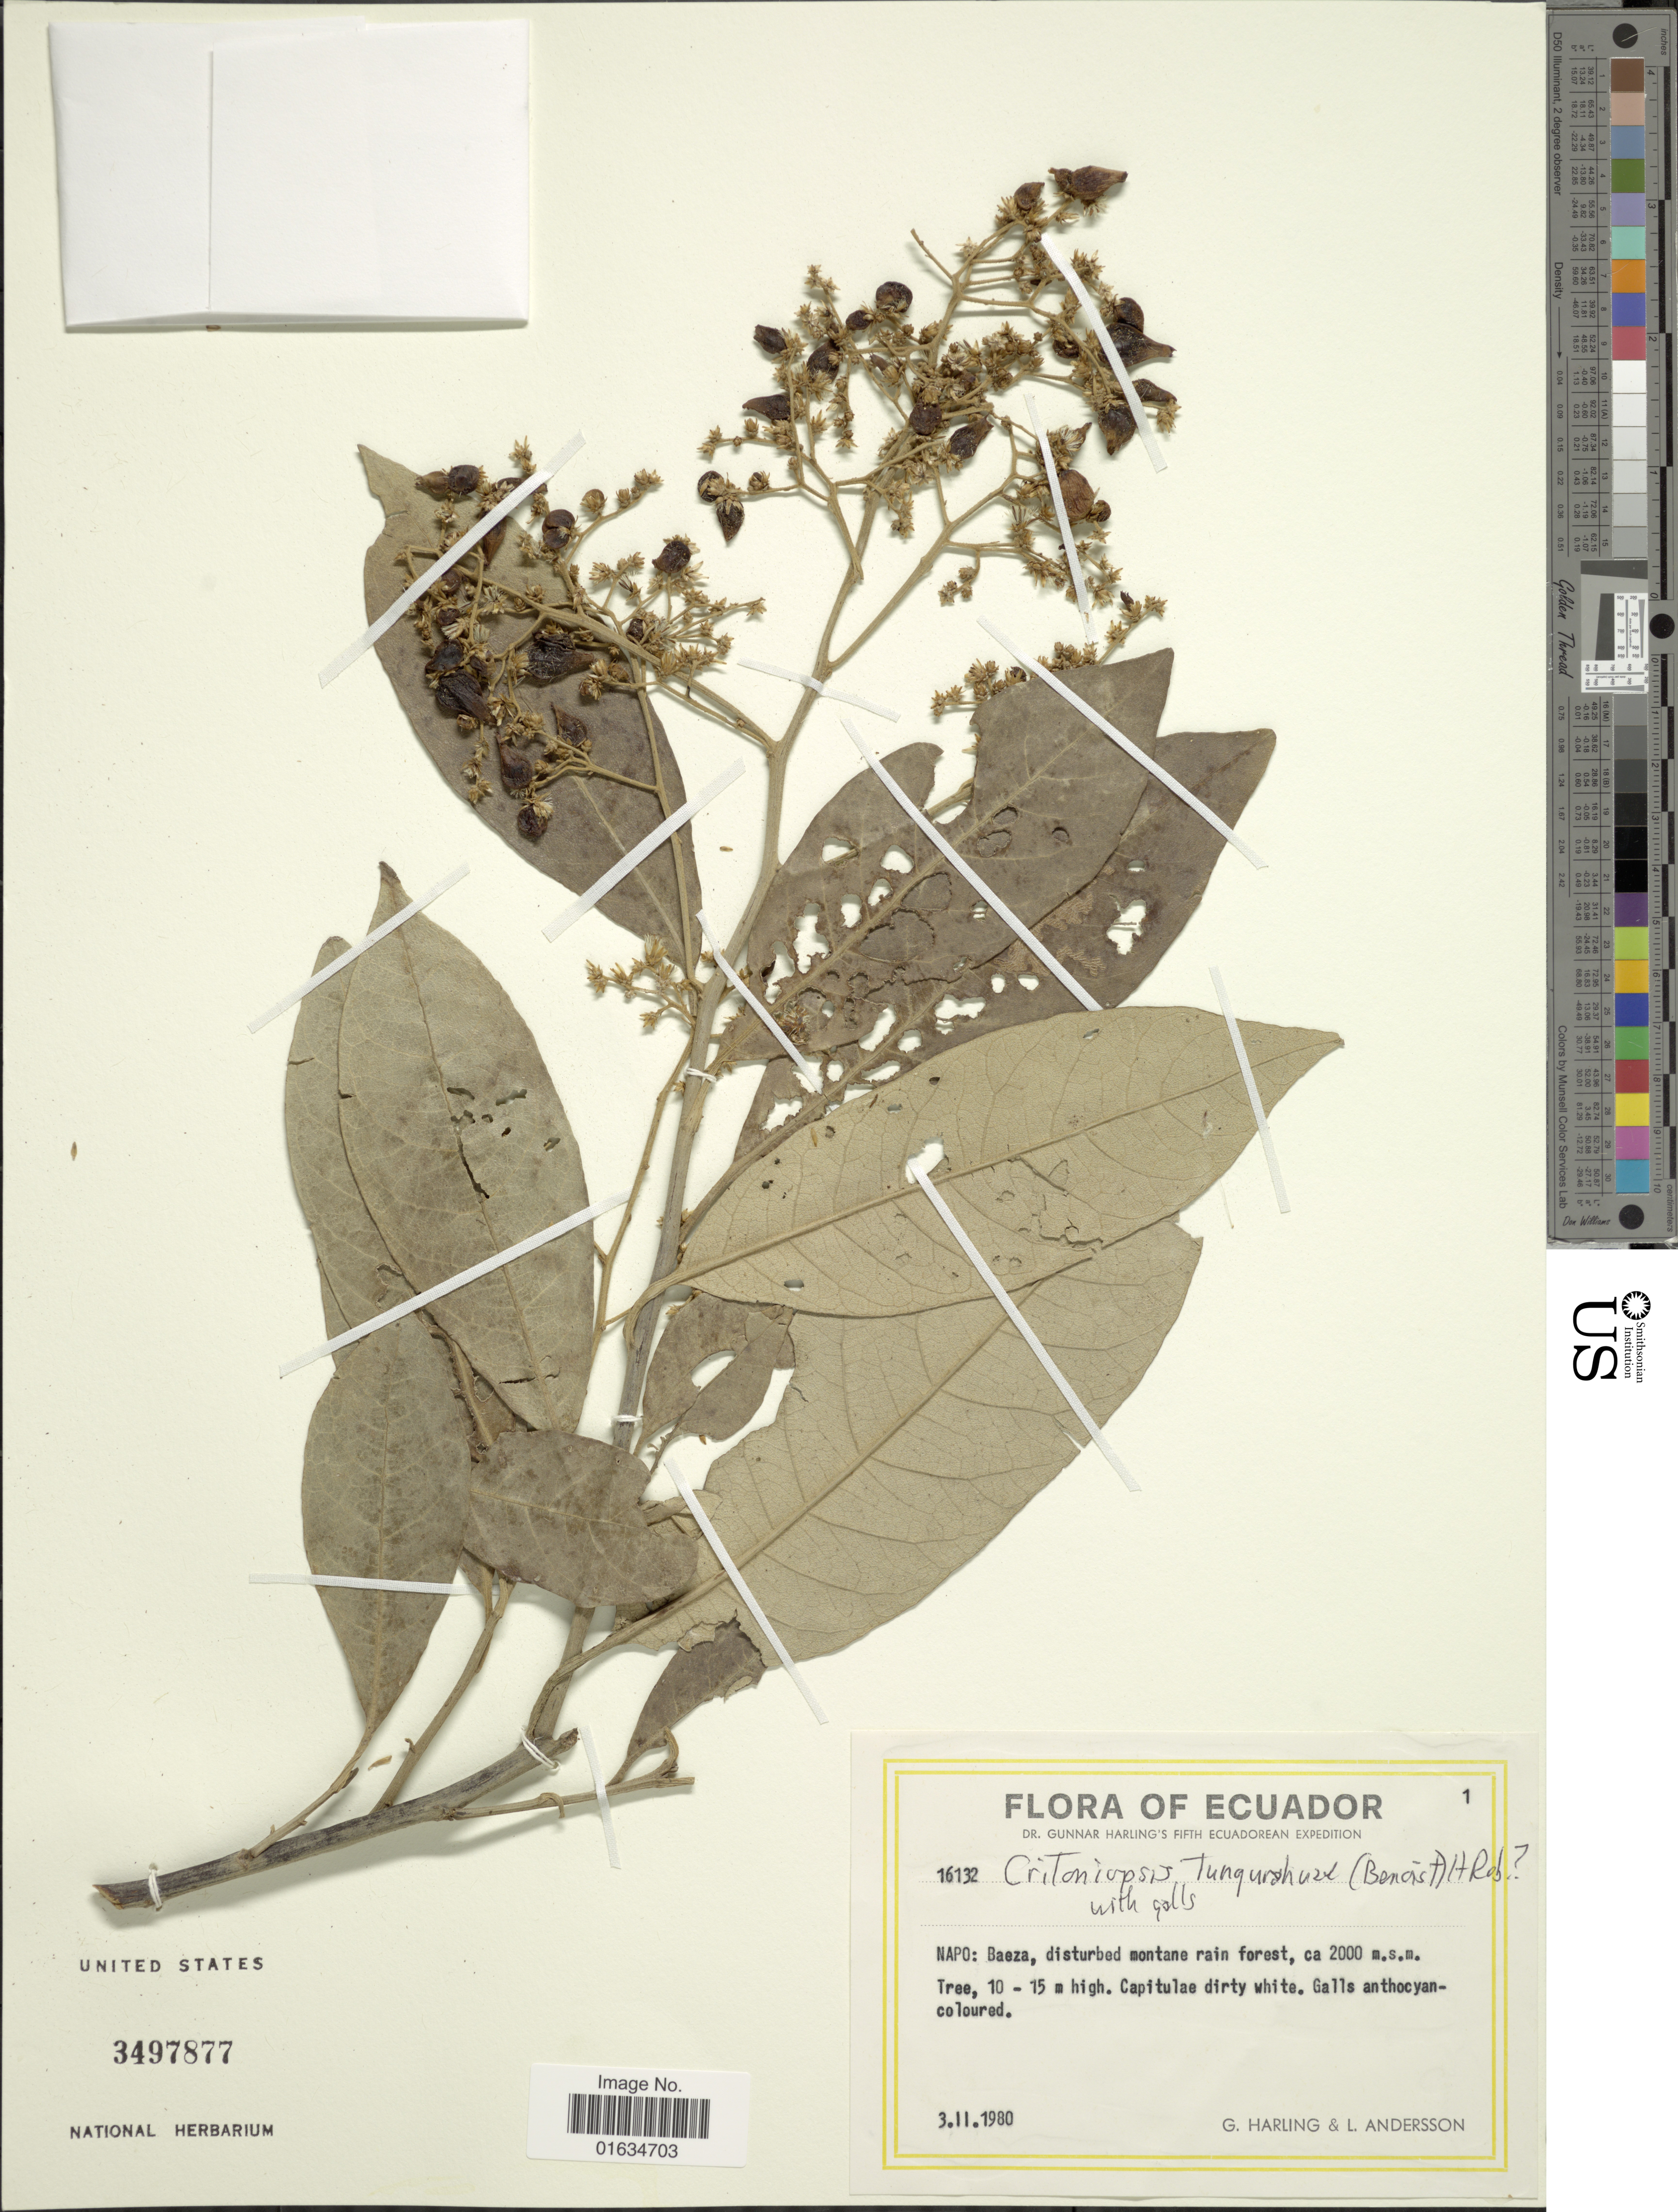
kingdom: Plantae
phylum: Tracheophyta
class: Magnoliopsida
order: Asterales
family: Asteraceae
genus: Critoniopsis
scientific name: Critoniopsis elbertiana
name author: (Cuatrec.) H. Rob.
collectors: G. Harling & L. Andersson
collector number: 16132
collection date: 1980-02-03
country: Ecuador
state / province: Napo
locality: Baeza, disturbed montaine rain forest.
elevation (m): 2000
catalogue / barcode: US 3497877